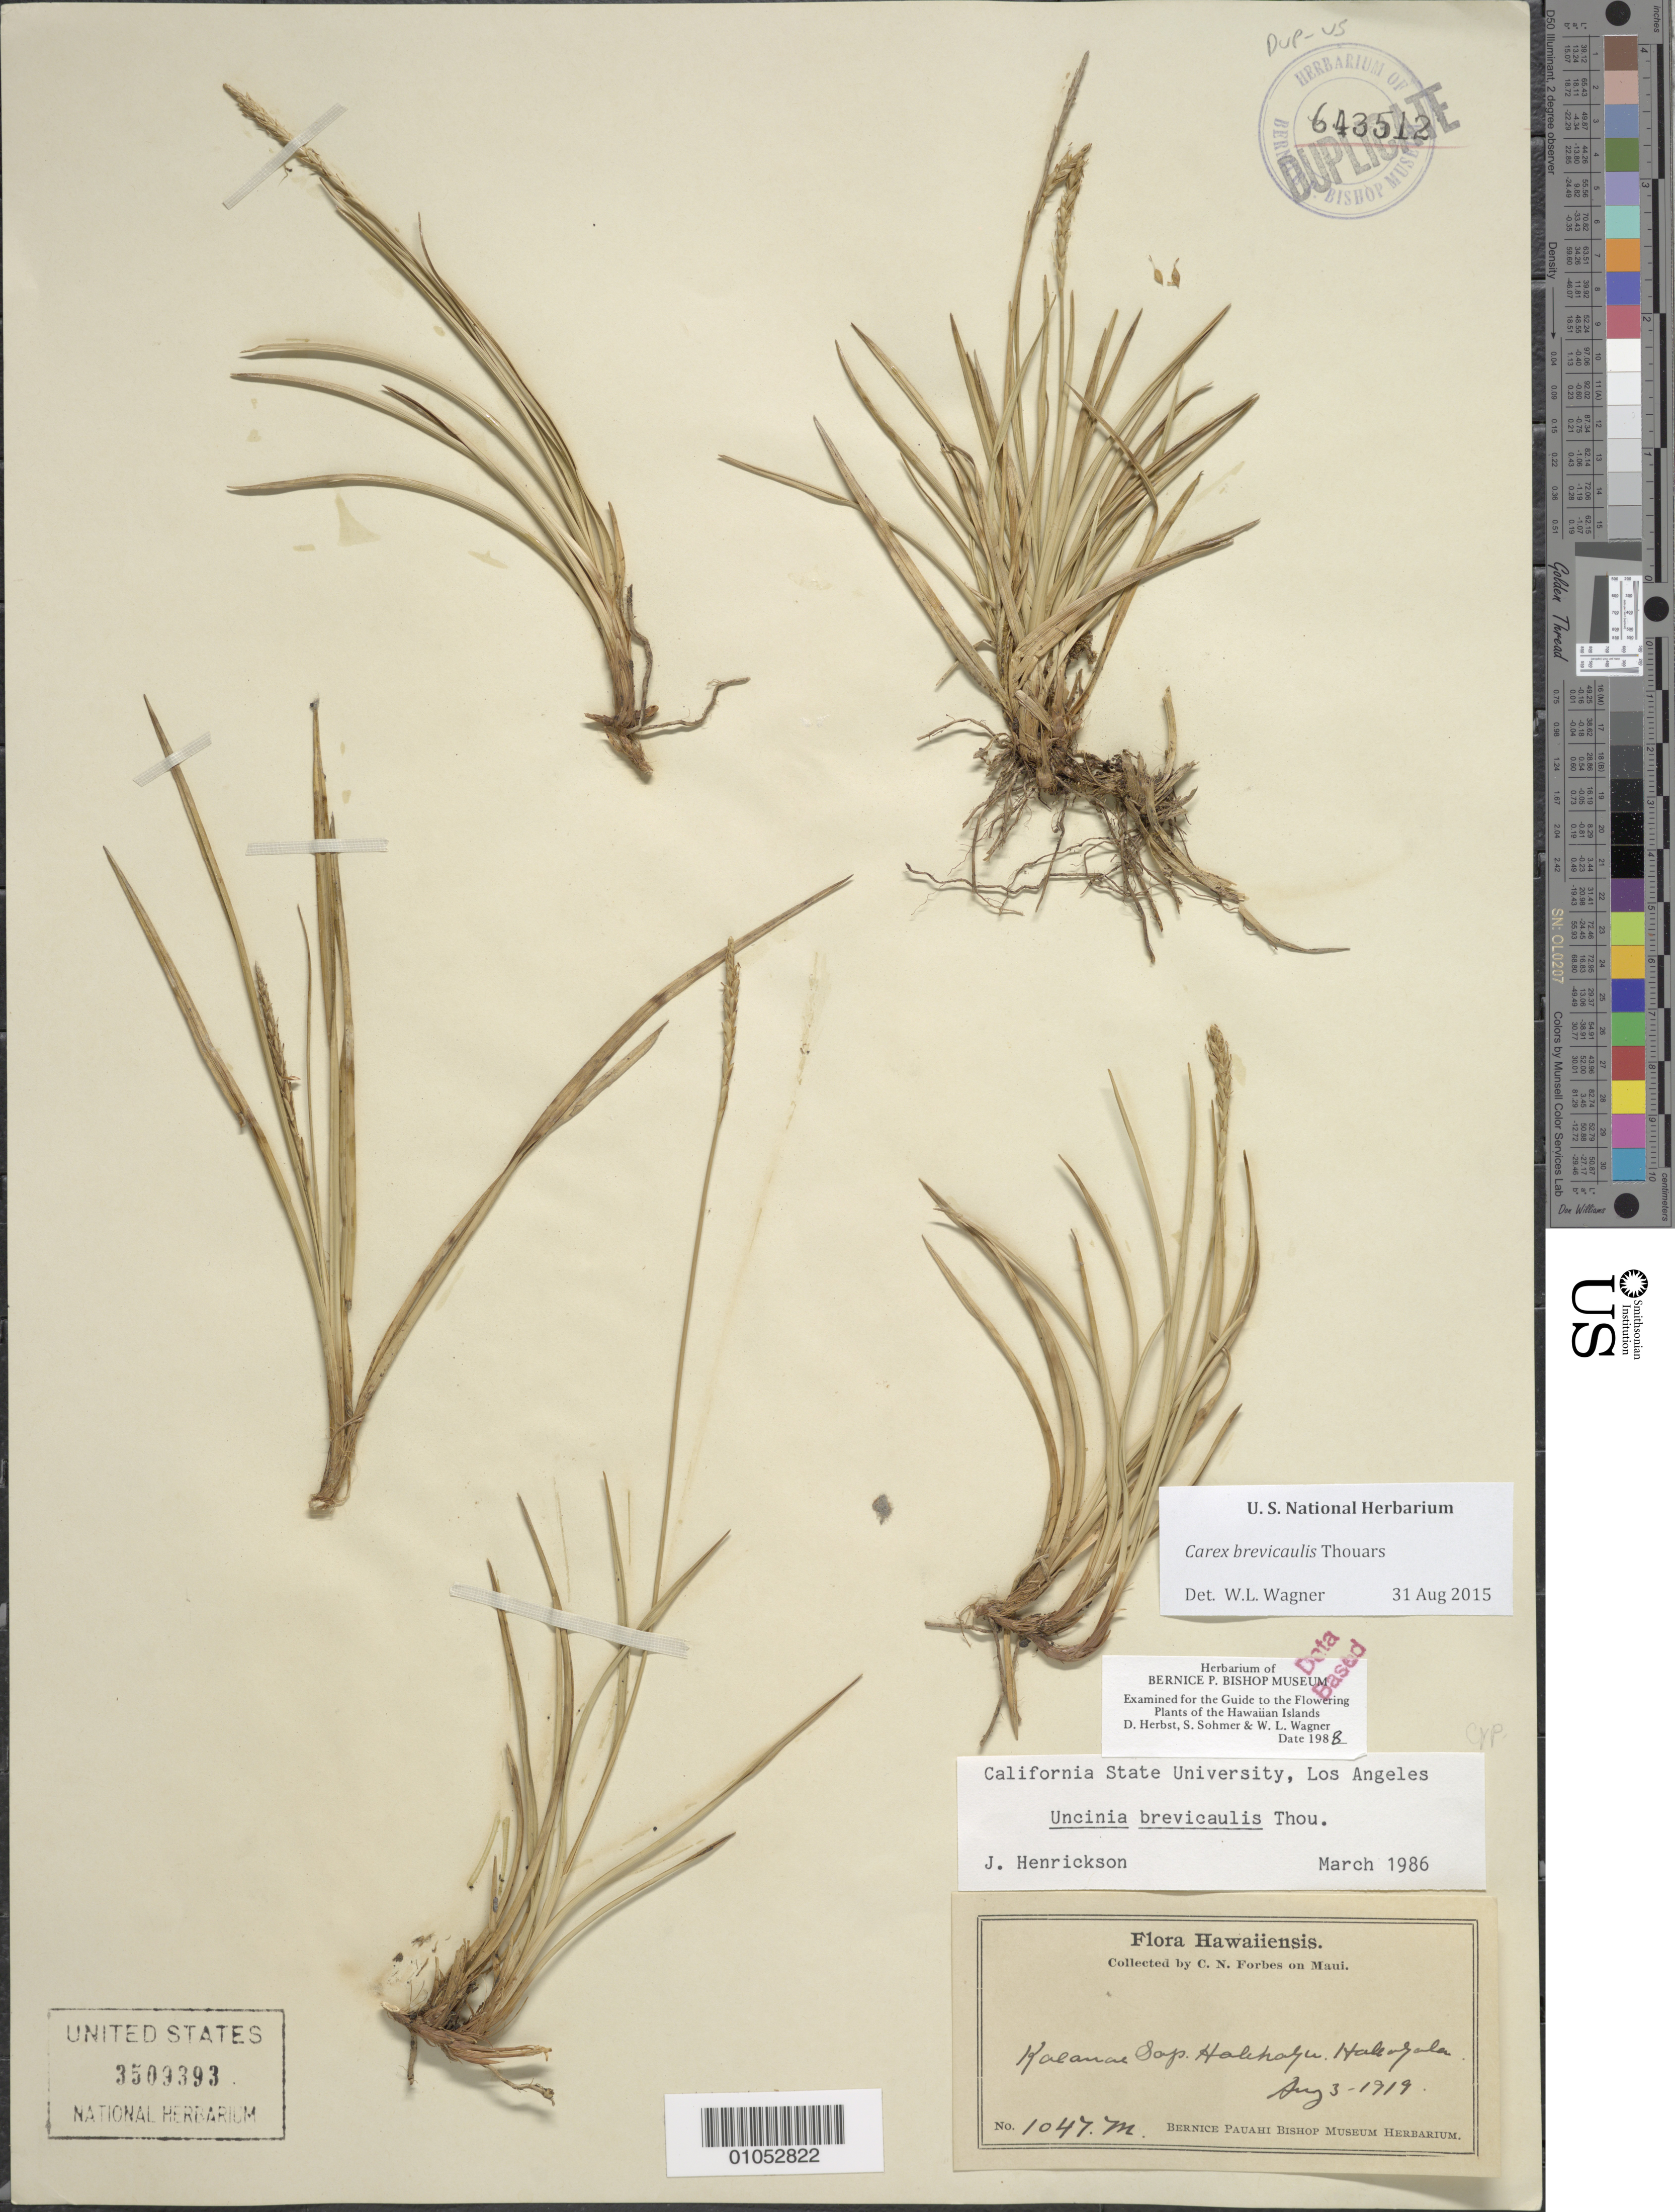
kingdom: Plantae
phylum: Tracheophyta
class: Liliopsida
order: Poales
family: Cyperaceae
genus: Carex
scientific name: Carex brevicaulis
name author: Thouars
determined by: Wagner, W. L., (BOT), Smithsonian Institution - National Museum of Natural History (UNITED STATES)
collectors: C. N. Forbes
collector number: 1047.M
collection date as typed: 3 Aug 1919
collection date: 1919-08-03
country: United States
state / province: Hawaii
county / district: Maui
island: Maui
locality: Kaleanae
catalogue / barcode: US 3509393